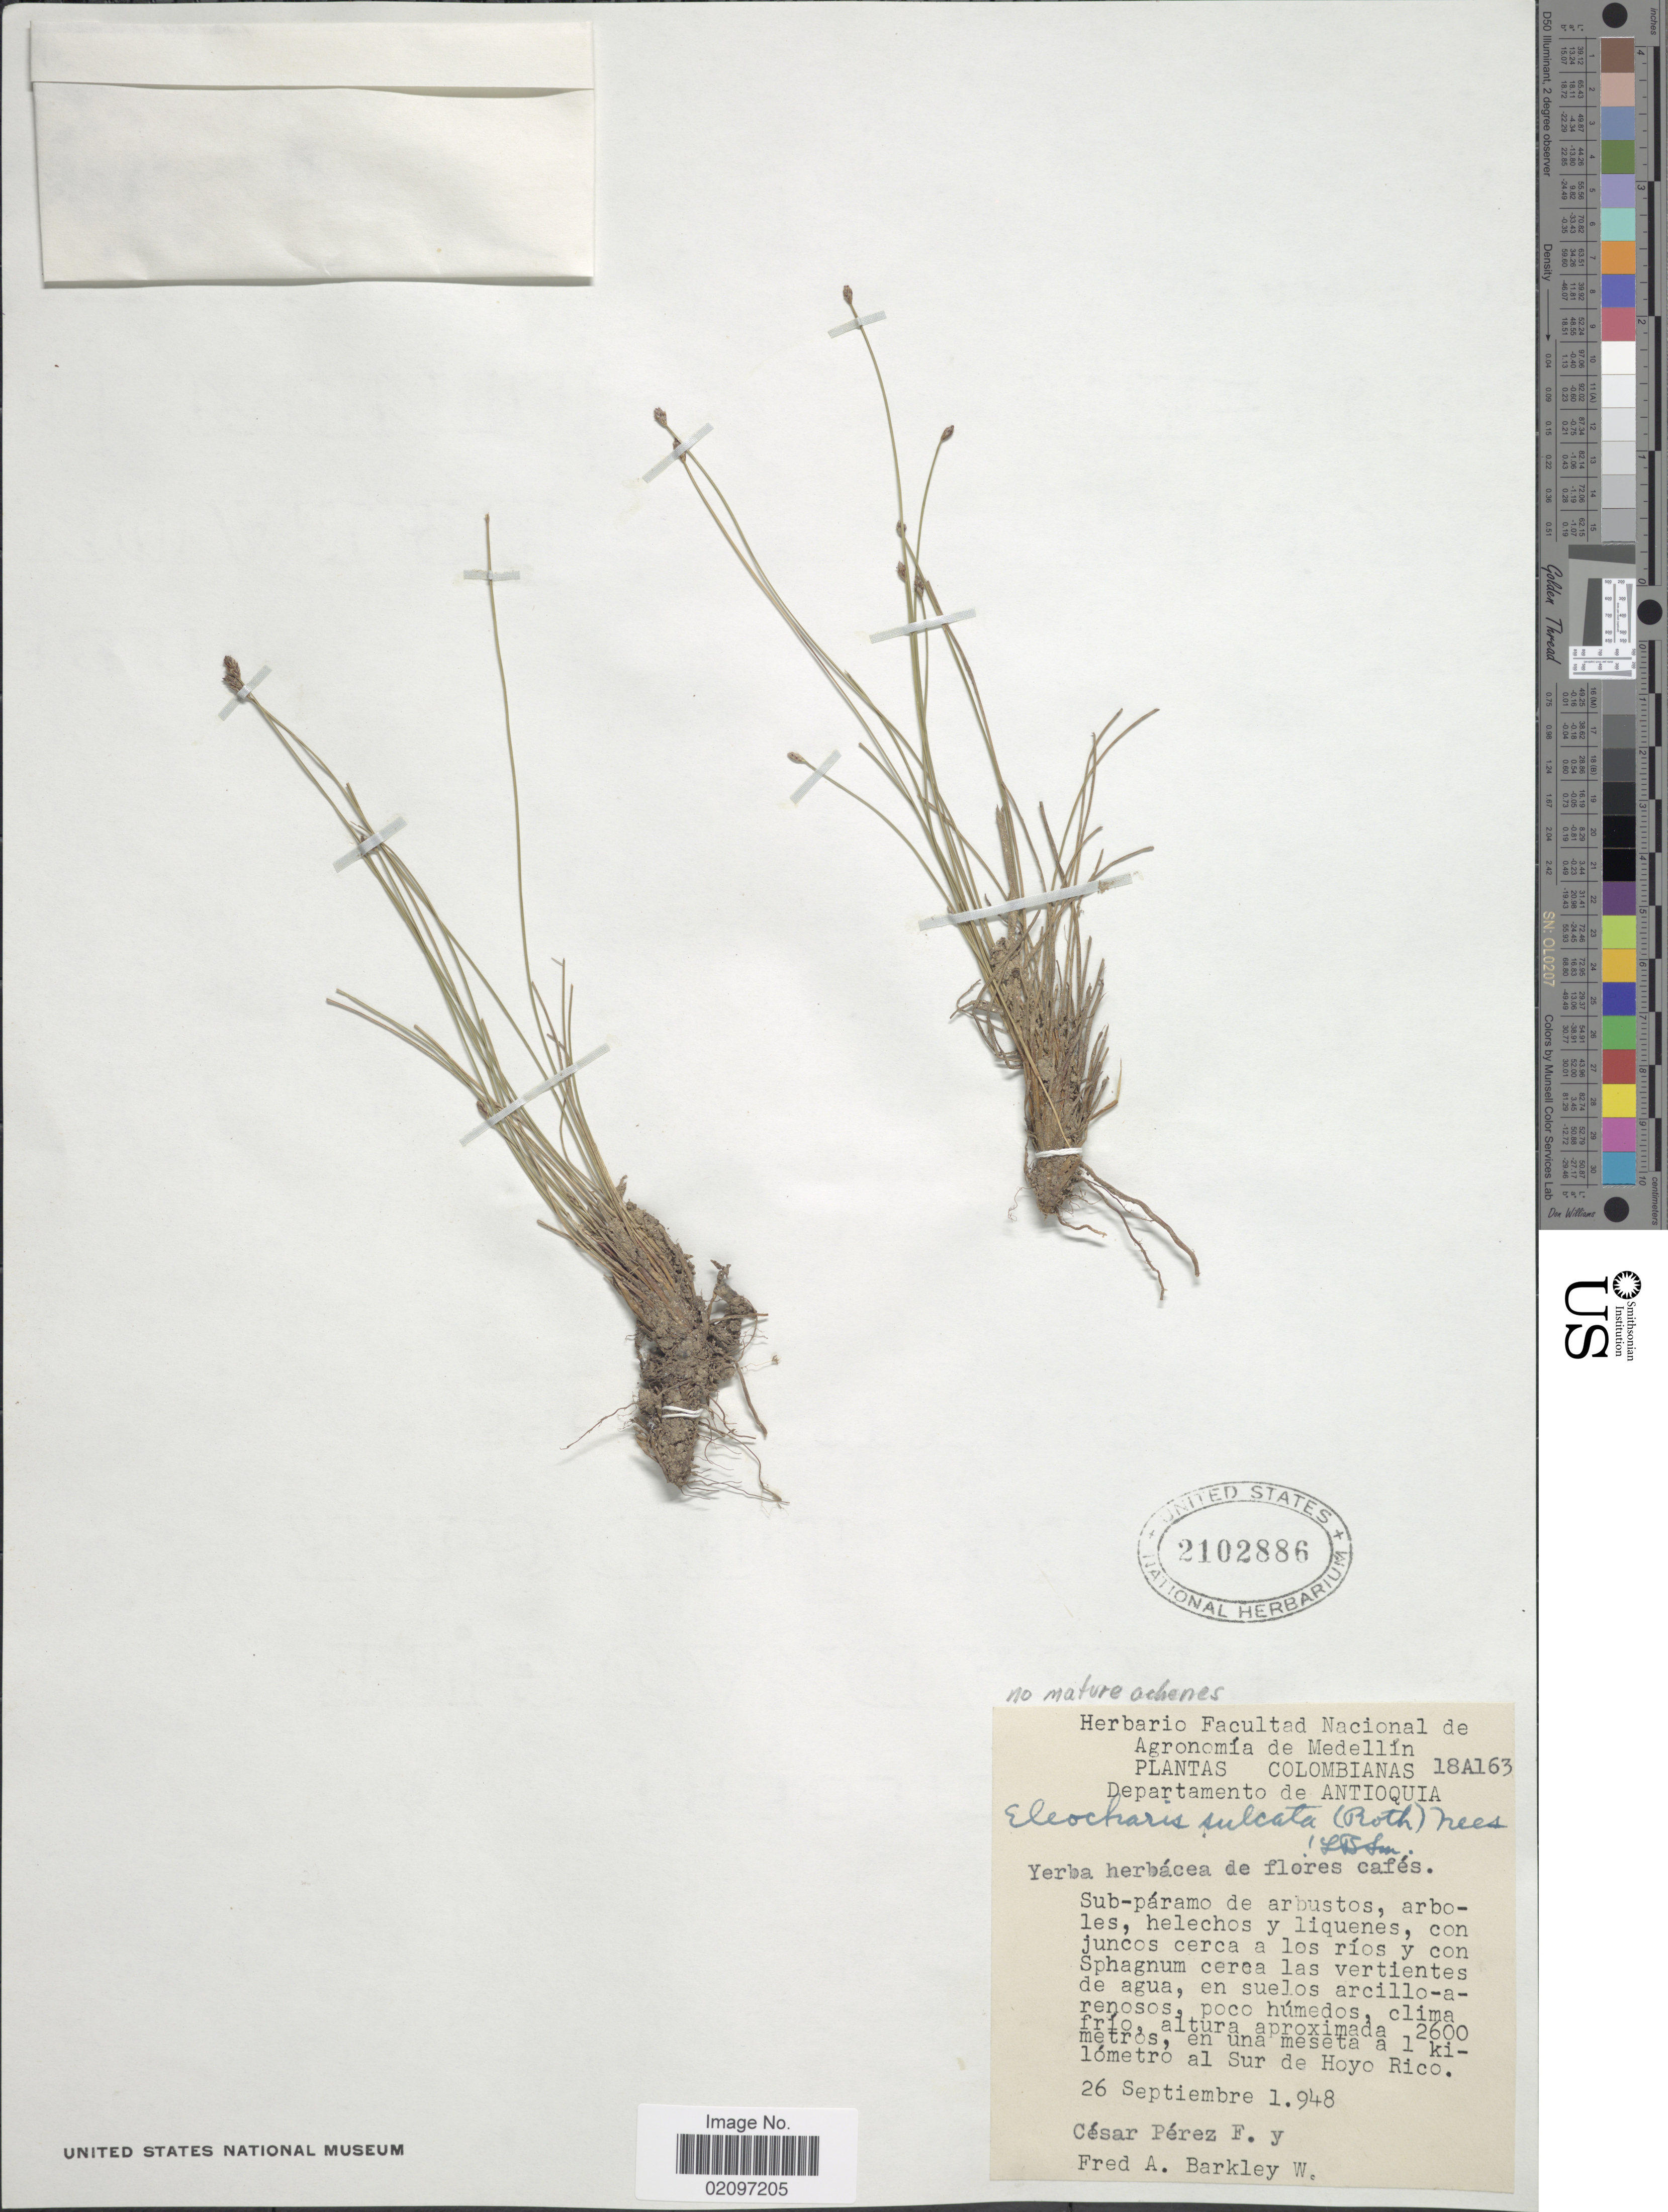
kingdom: Plantae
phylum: Tracheophyta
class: Liliopsida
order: Poales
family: Cyperaceae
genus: Eleocharis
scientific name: Eleocharis sp.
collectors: C. Perez F. & F. A. Barkley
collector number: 18A163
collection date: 1948-09-26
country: Colombia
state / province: Antioquia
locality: Departamento de Antioquia, en una meseta a 1 kilometros al Sur de Hoyo Rico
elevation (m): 2600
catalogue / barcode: US 2102886